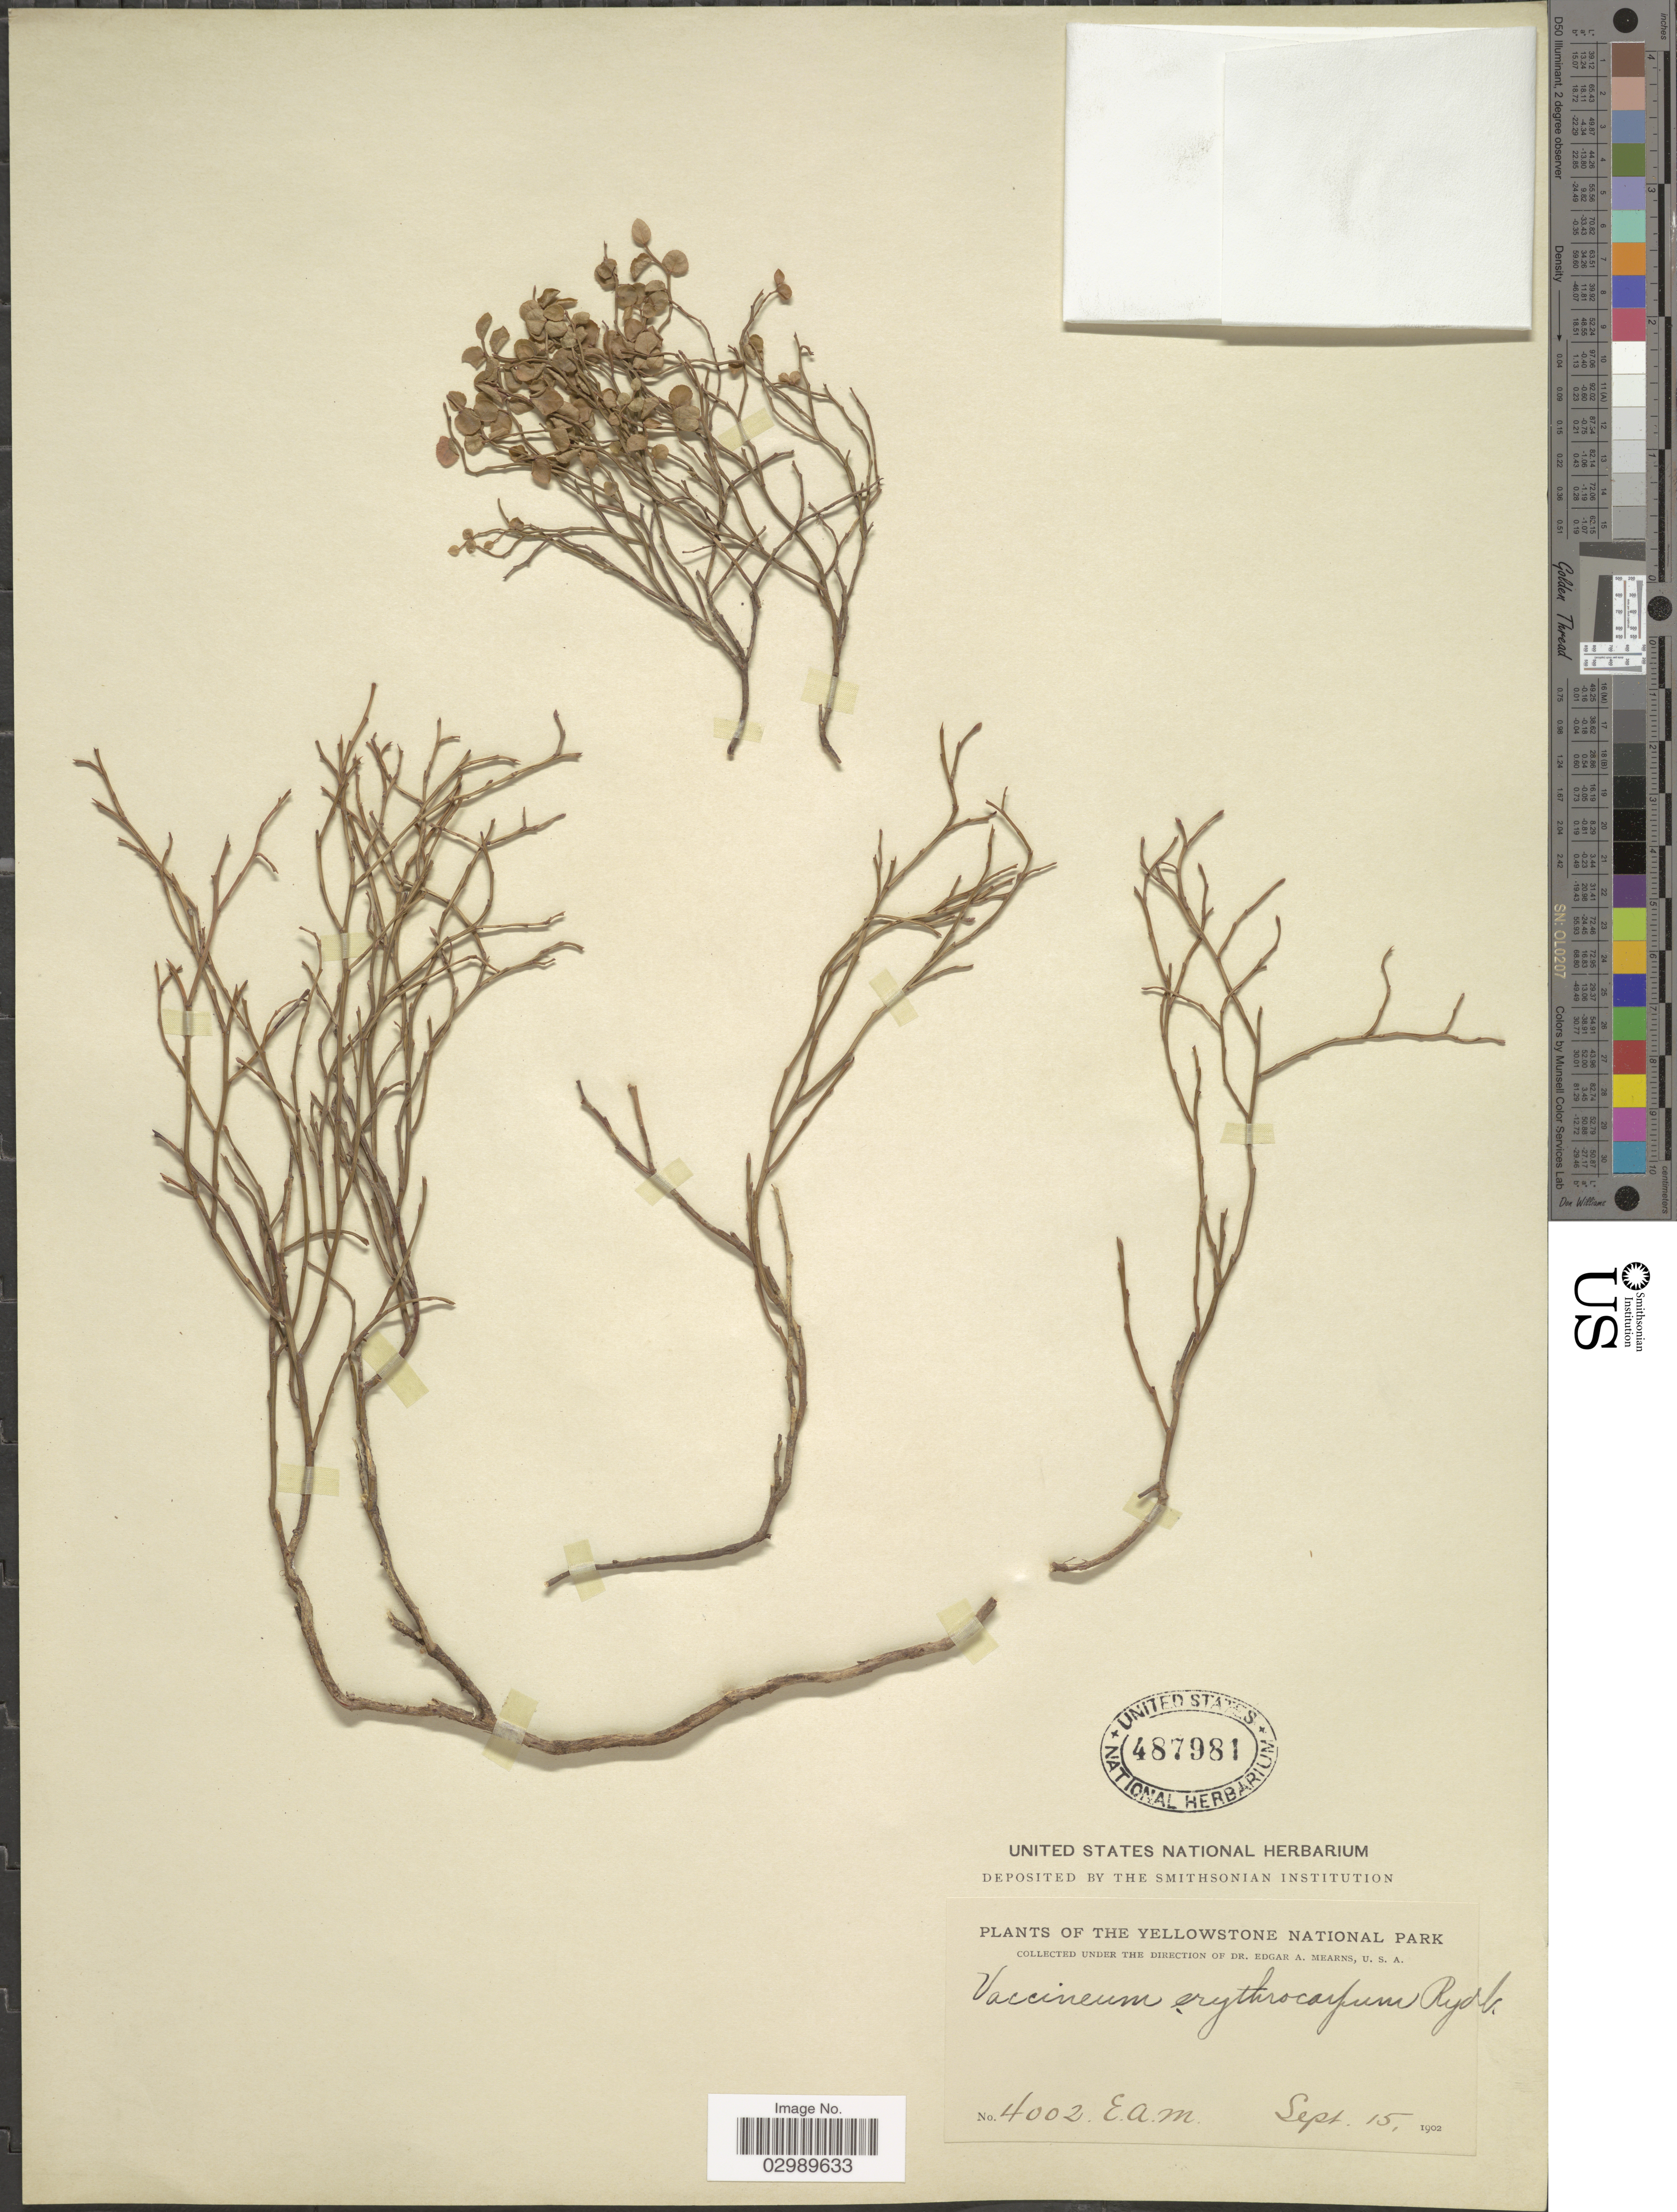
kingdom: Plantae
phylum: Tracheophyta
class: Magnoliopsida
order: Ericales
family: Ericaceae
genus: Vaccinium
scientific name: Vaccinium scoparium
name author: Leiberg ex Coville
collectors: E. A. Mearns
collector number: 4002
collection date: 1902-09-15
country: United States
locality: Yellowstone National Park.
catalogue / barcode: US 487981